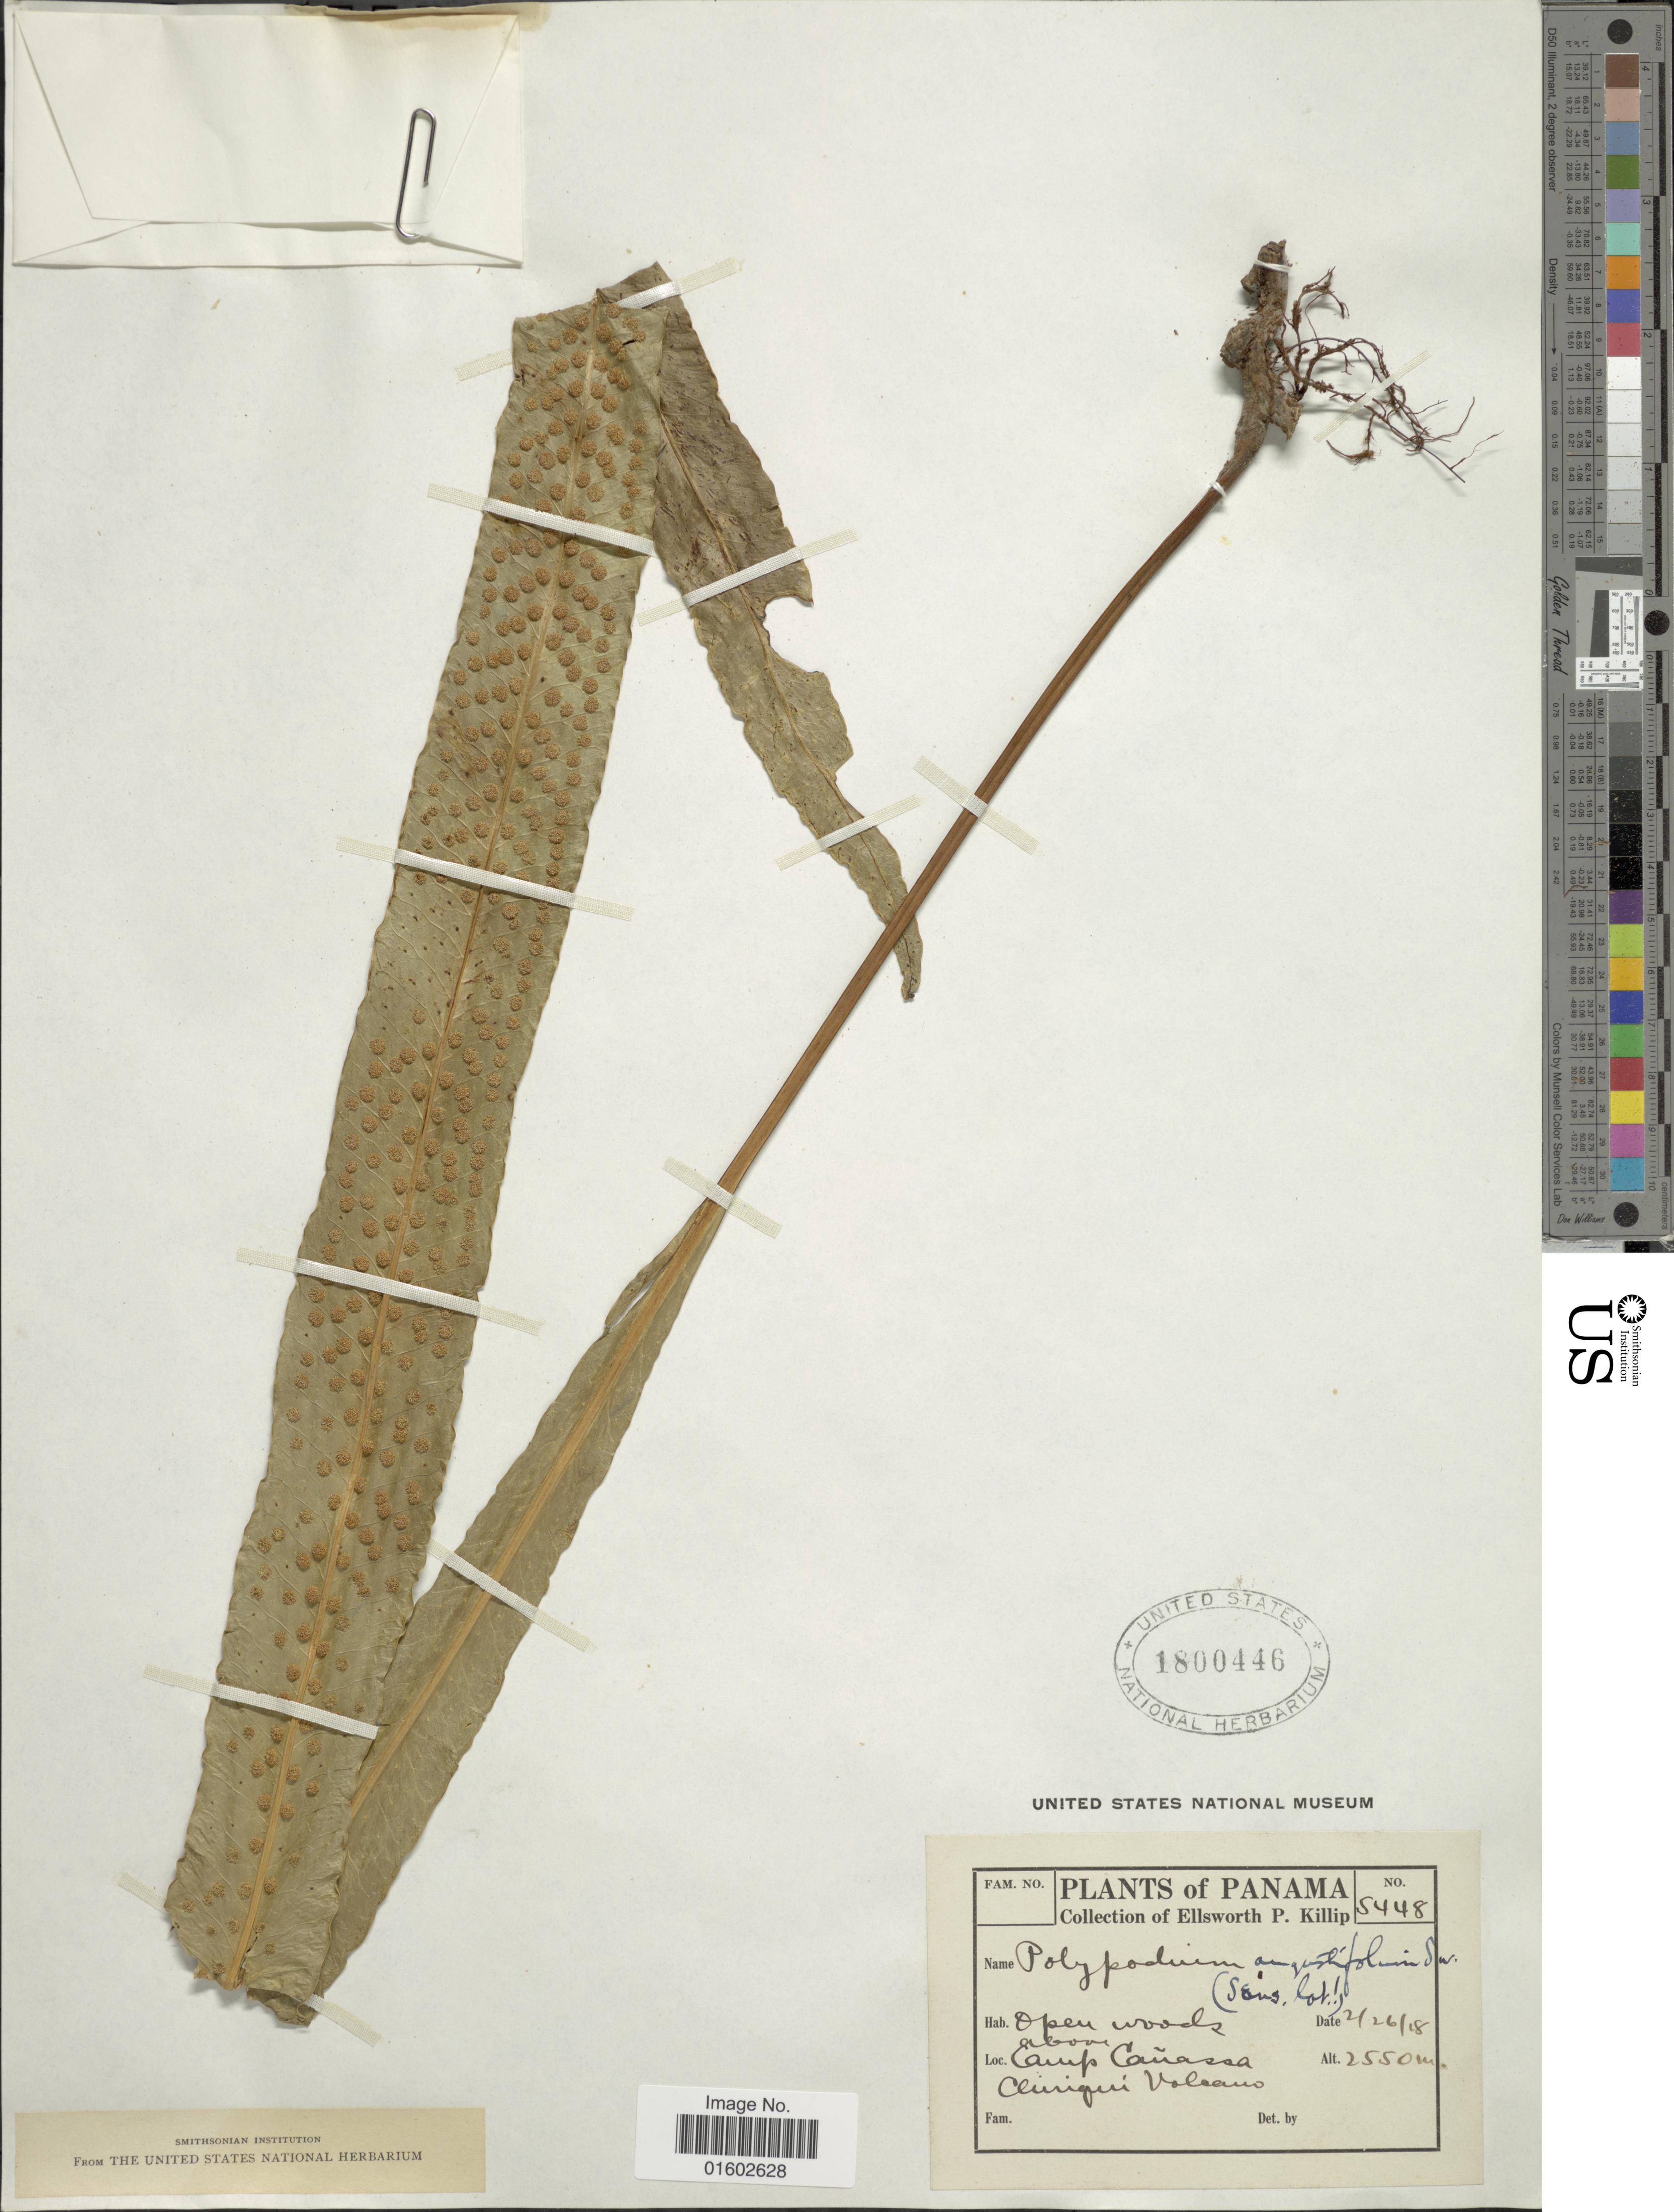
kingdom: Plantae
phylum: Tracheophyta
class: Polypodiopsida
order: Polypodiales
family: Polypodiaceae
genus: Campyloneurum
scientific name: Campyloneurum amphostenon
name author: (Kunze ex Klotzsch) Fée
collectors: E. P. Killip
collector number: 5448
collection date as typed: Transcribed d/m/y: 26/2/18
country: Panama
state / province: Chiriqui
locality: Camp Cañassa, Volcano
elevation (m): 2550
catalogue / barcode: US 1800446